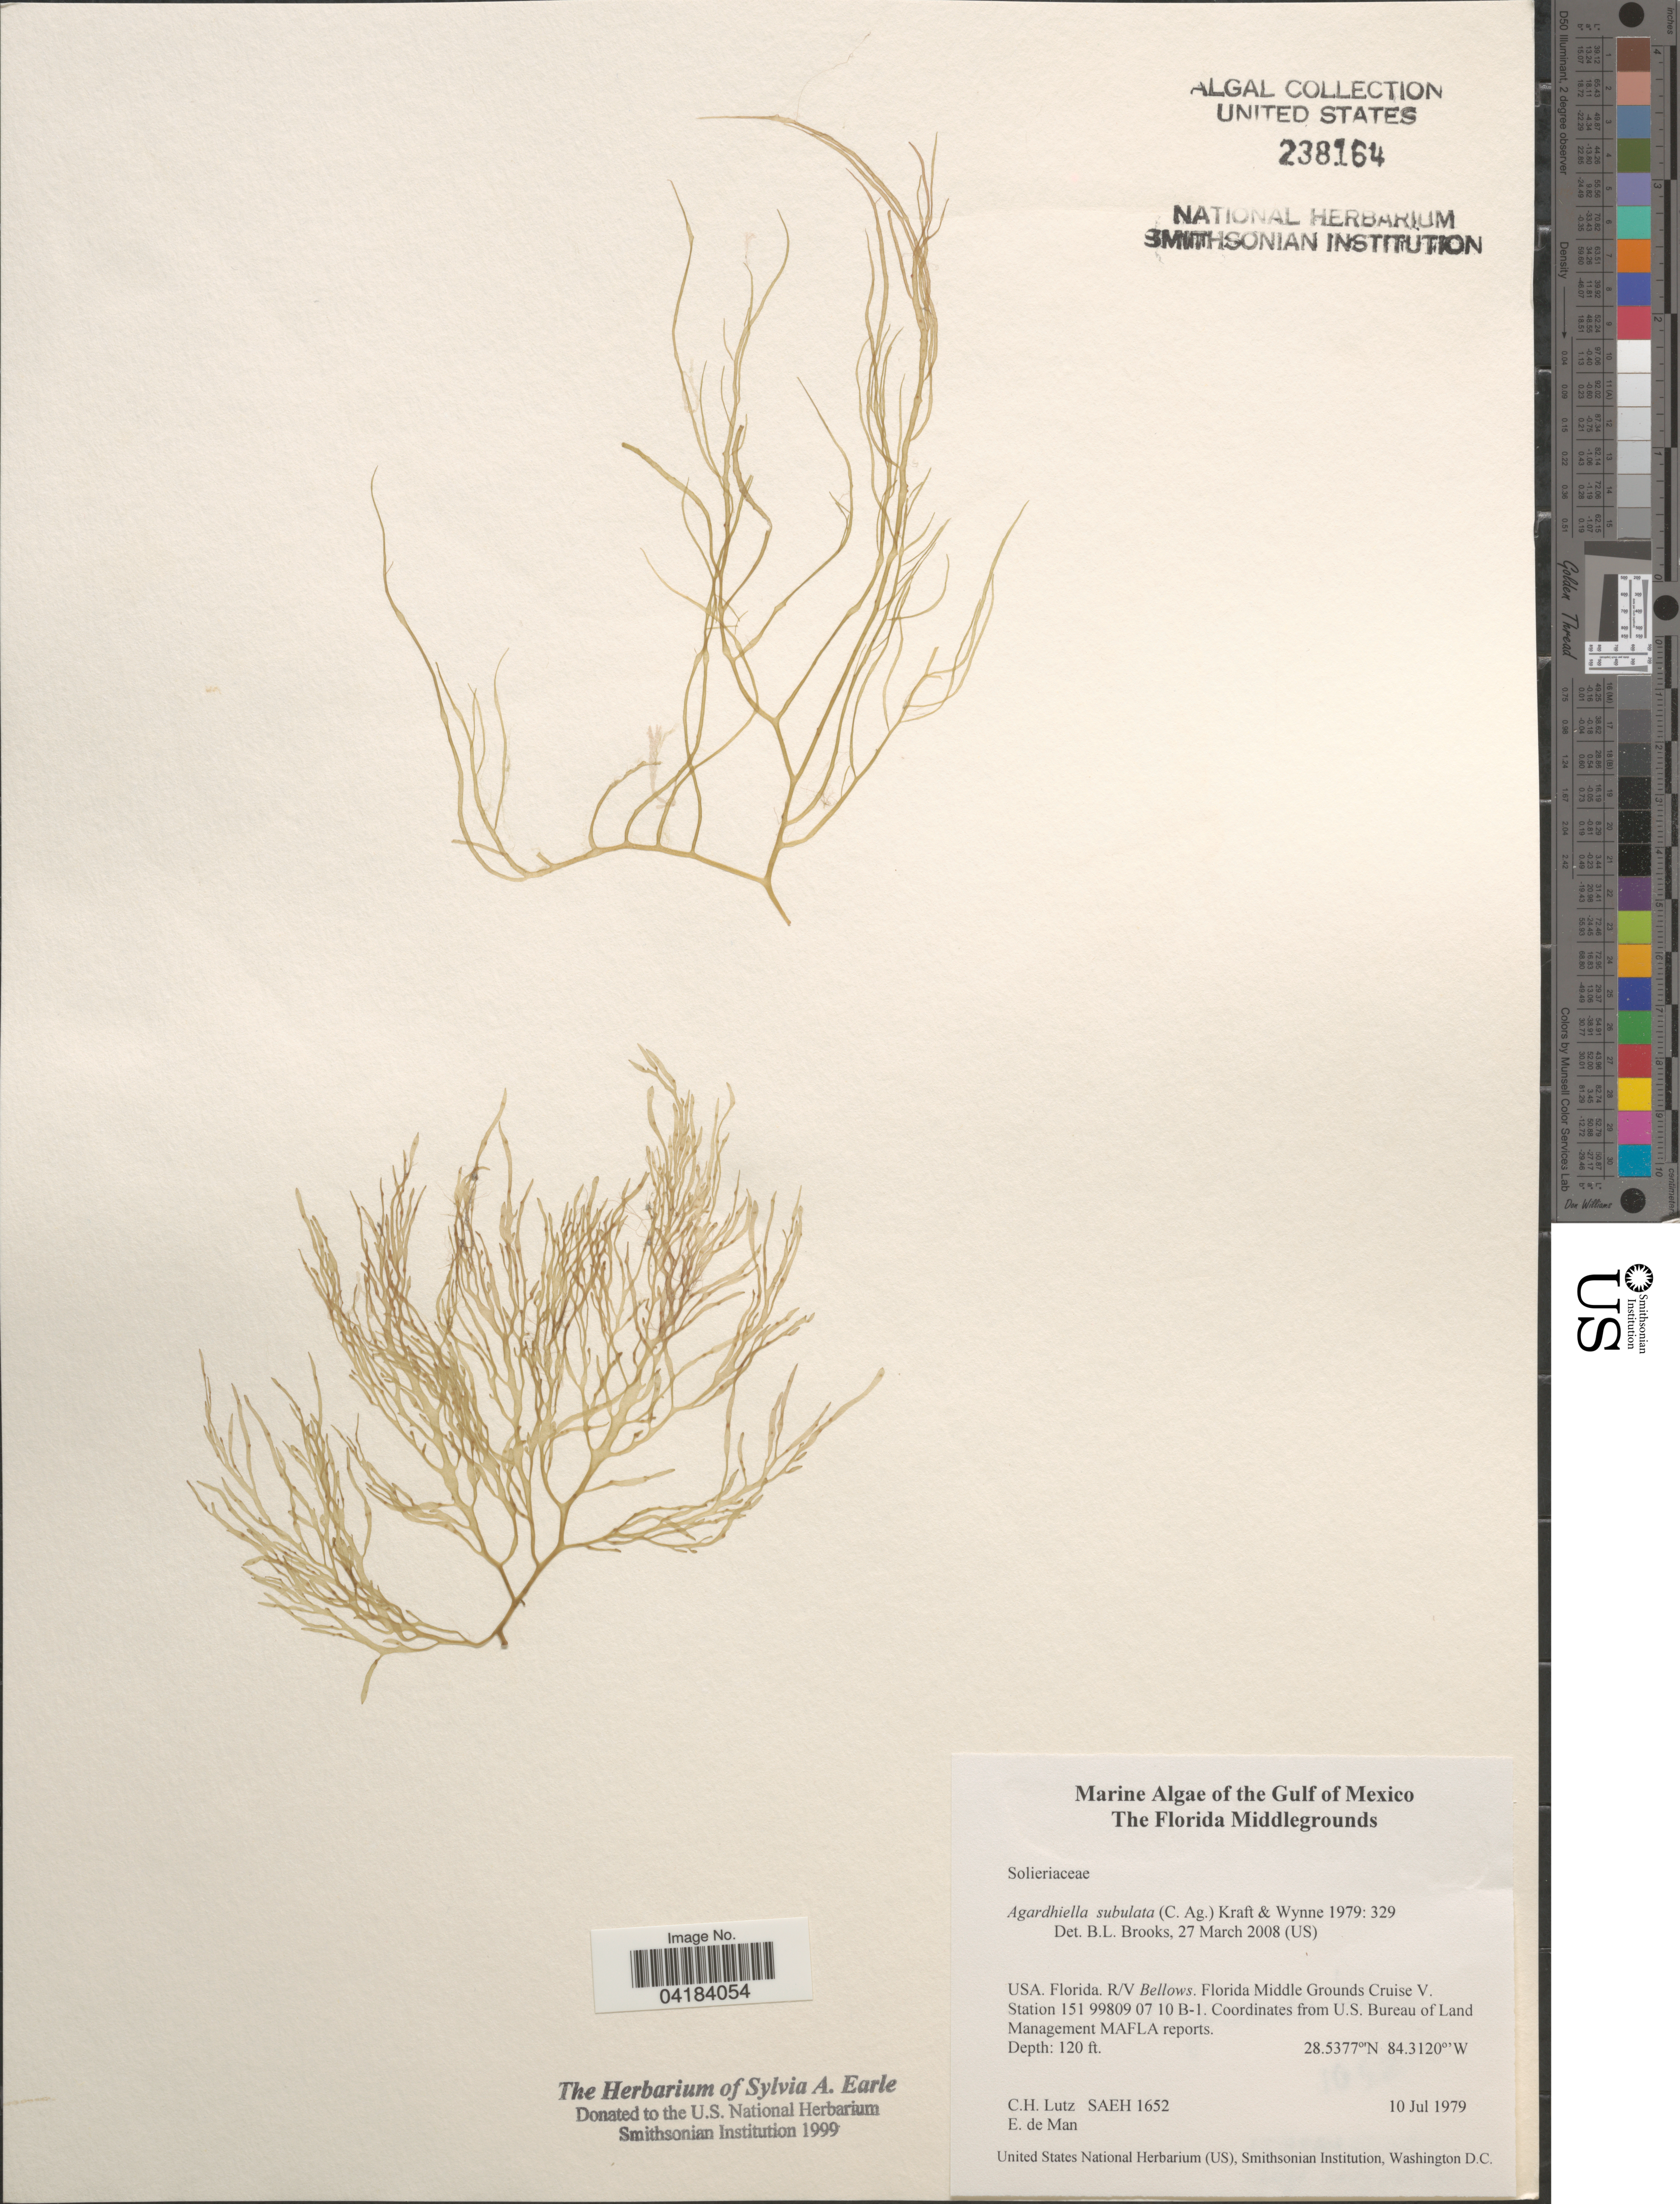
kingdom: Plantae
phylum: Rhodophyta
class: Florideophyceae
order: Gigartinales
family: Solieriaceae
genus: Agardhiella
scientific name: Agardhiella subulata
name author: (C. Agardh) G.T.Kraft & M.J. Wynne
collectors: C. Lutz & E. de Man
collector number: SAEH1652?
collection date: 1979-07-10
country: United States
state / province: Florida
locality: The Gulf of Mexico. The Florida Middlegrounds. R/V Bellows. Florida Middle Grounds Cruise V. Station 151 99809 07 10 B-1.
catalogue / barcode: US 238164